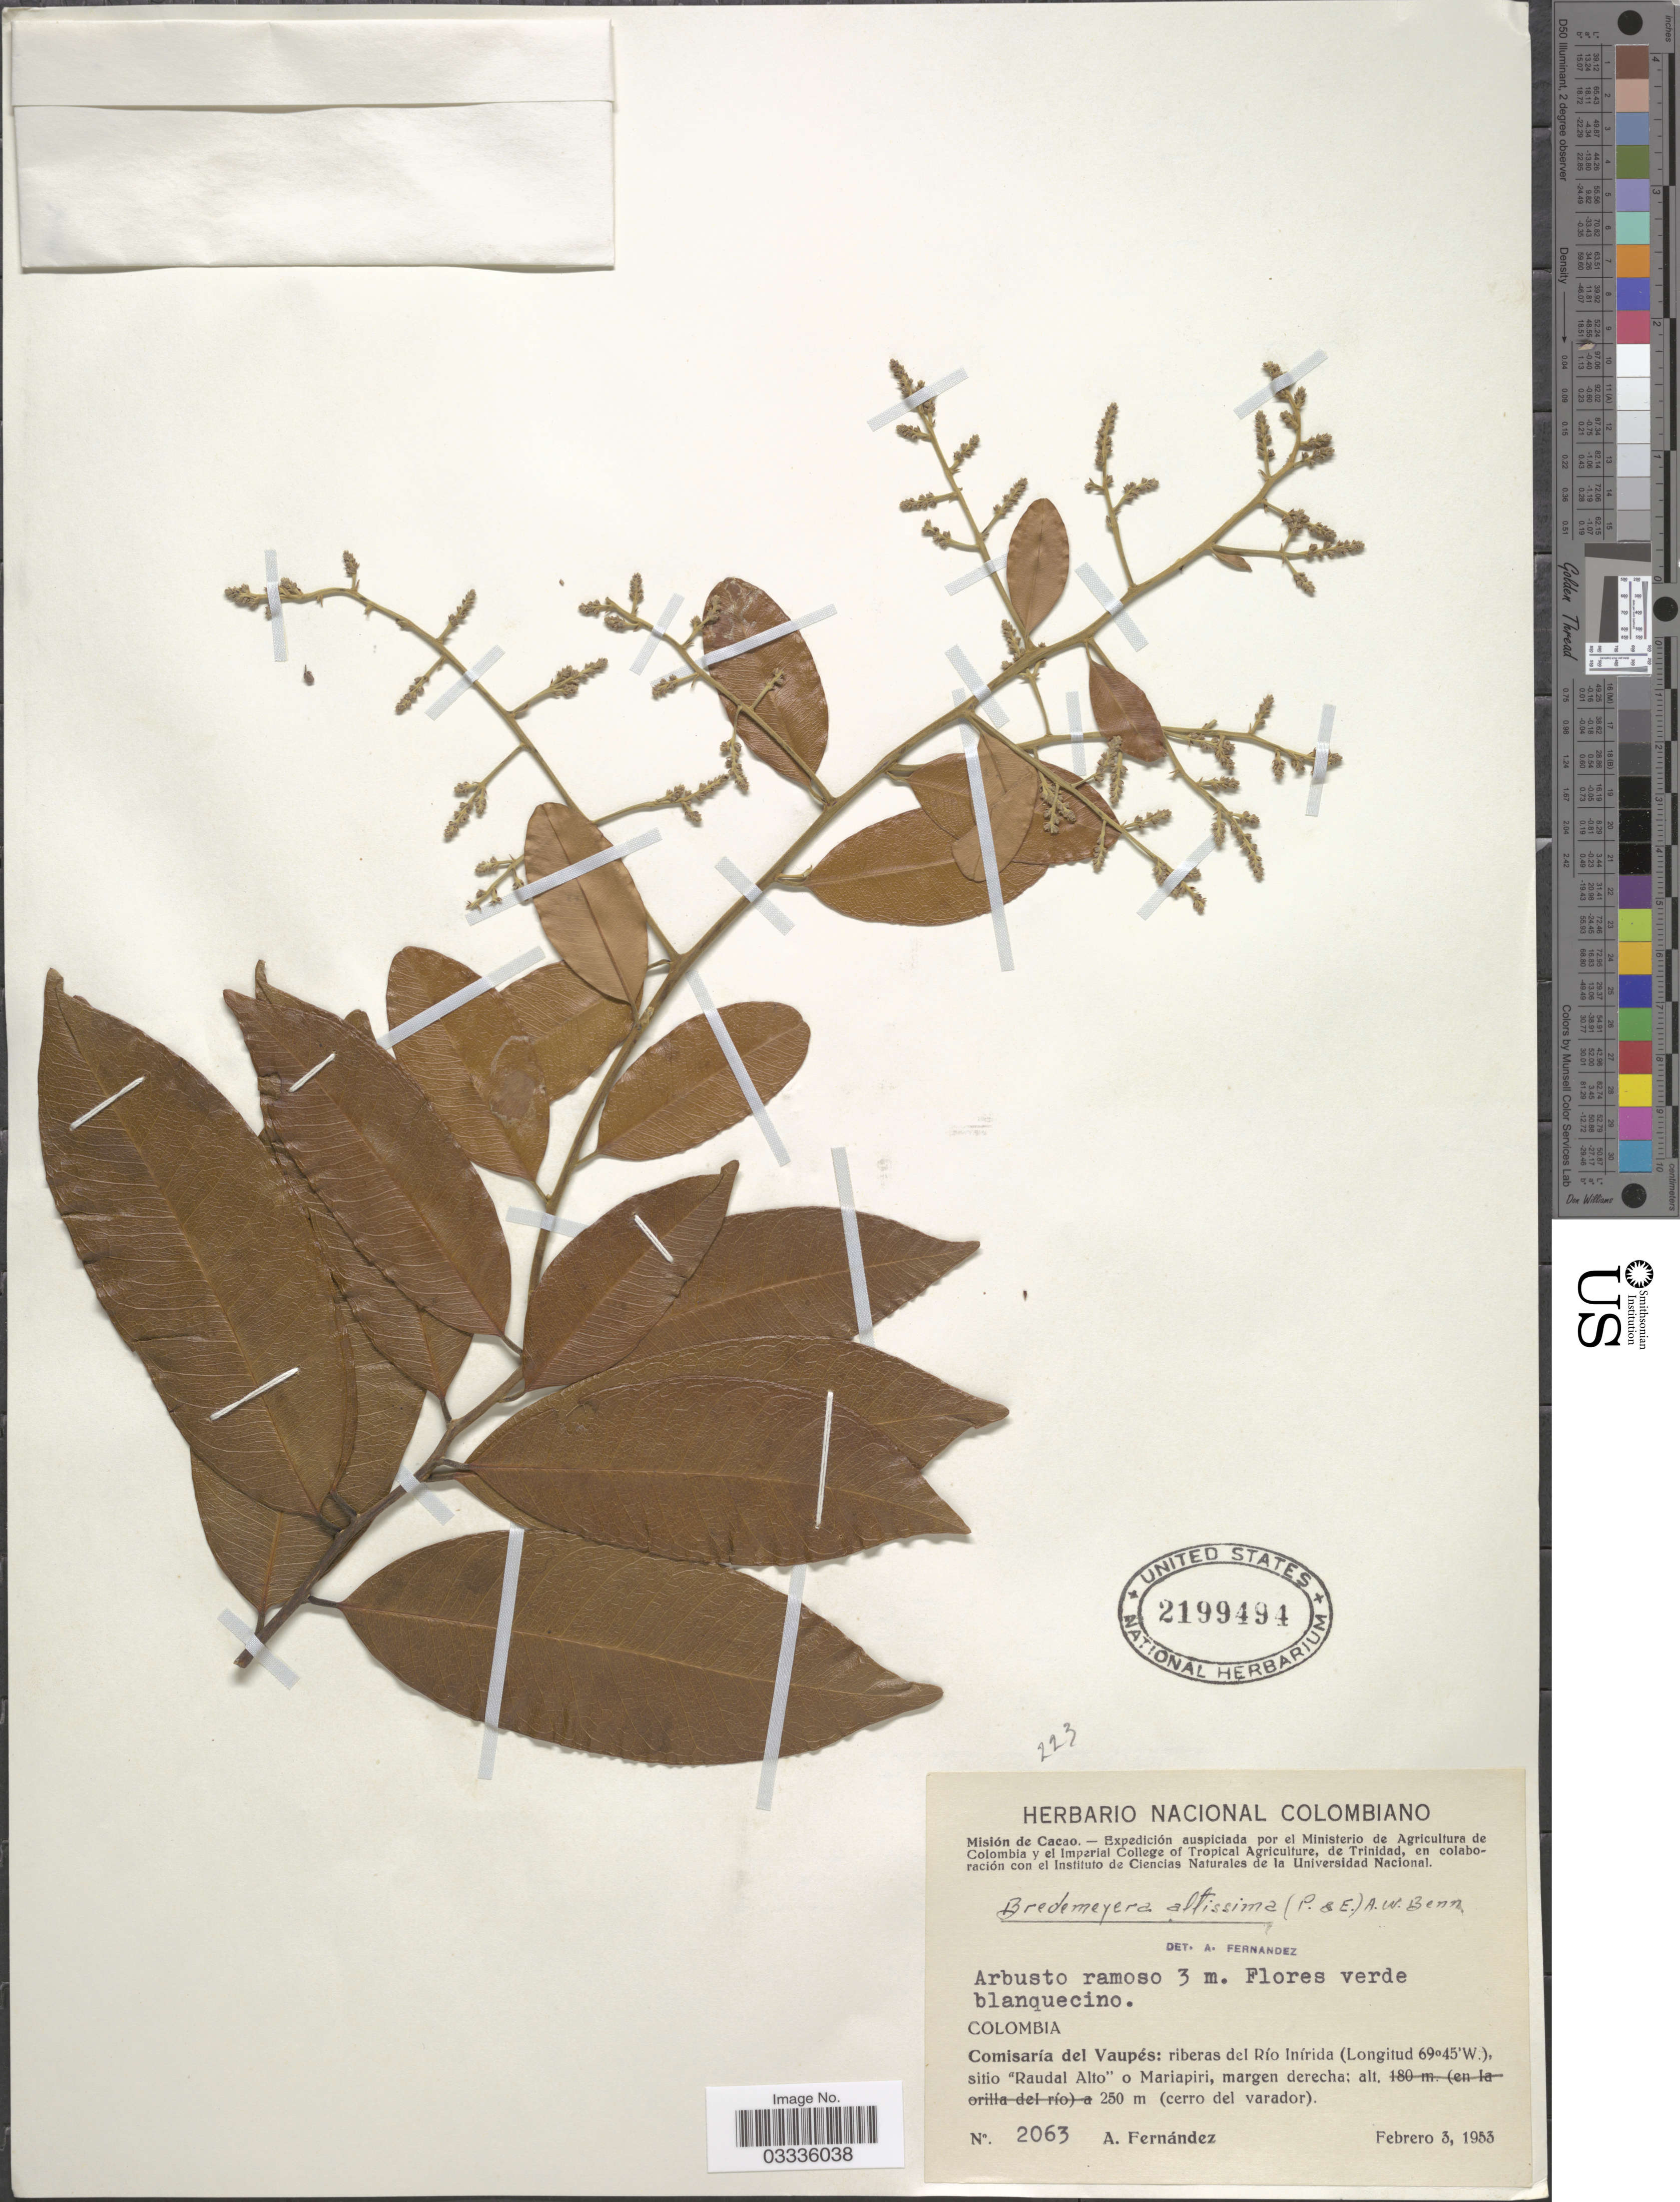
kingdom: Plantae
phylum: Tracheophyta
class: Magnoliopsida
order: Fabales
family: Polygalaceae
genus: Bredemeyera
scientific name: Bredemeyera lucida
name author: (Benth.) Klotzsch ex Hassk.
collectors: A. Fernández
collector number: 2063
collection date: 1953-02-03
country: Colombia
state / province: Vaupés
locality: Comisaria del Vaupés: riberas del Río Inírida, sitio "Raudal Alto" o Mariapiri, margen derecha; cerro del varador.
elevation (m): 250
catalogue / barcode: US 2199494